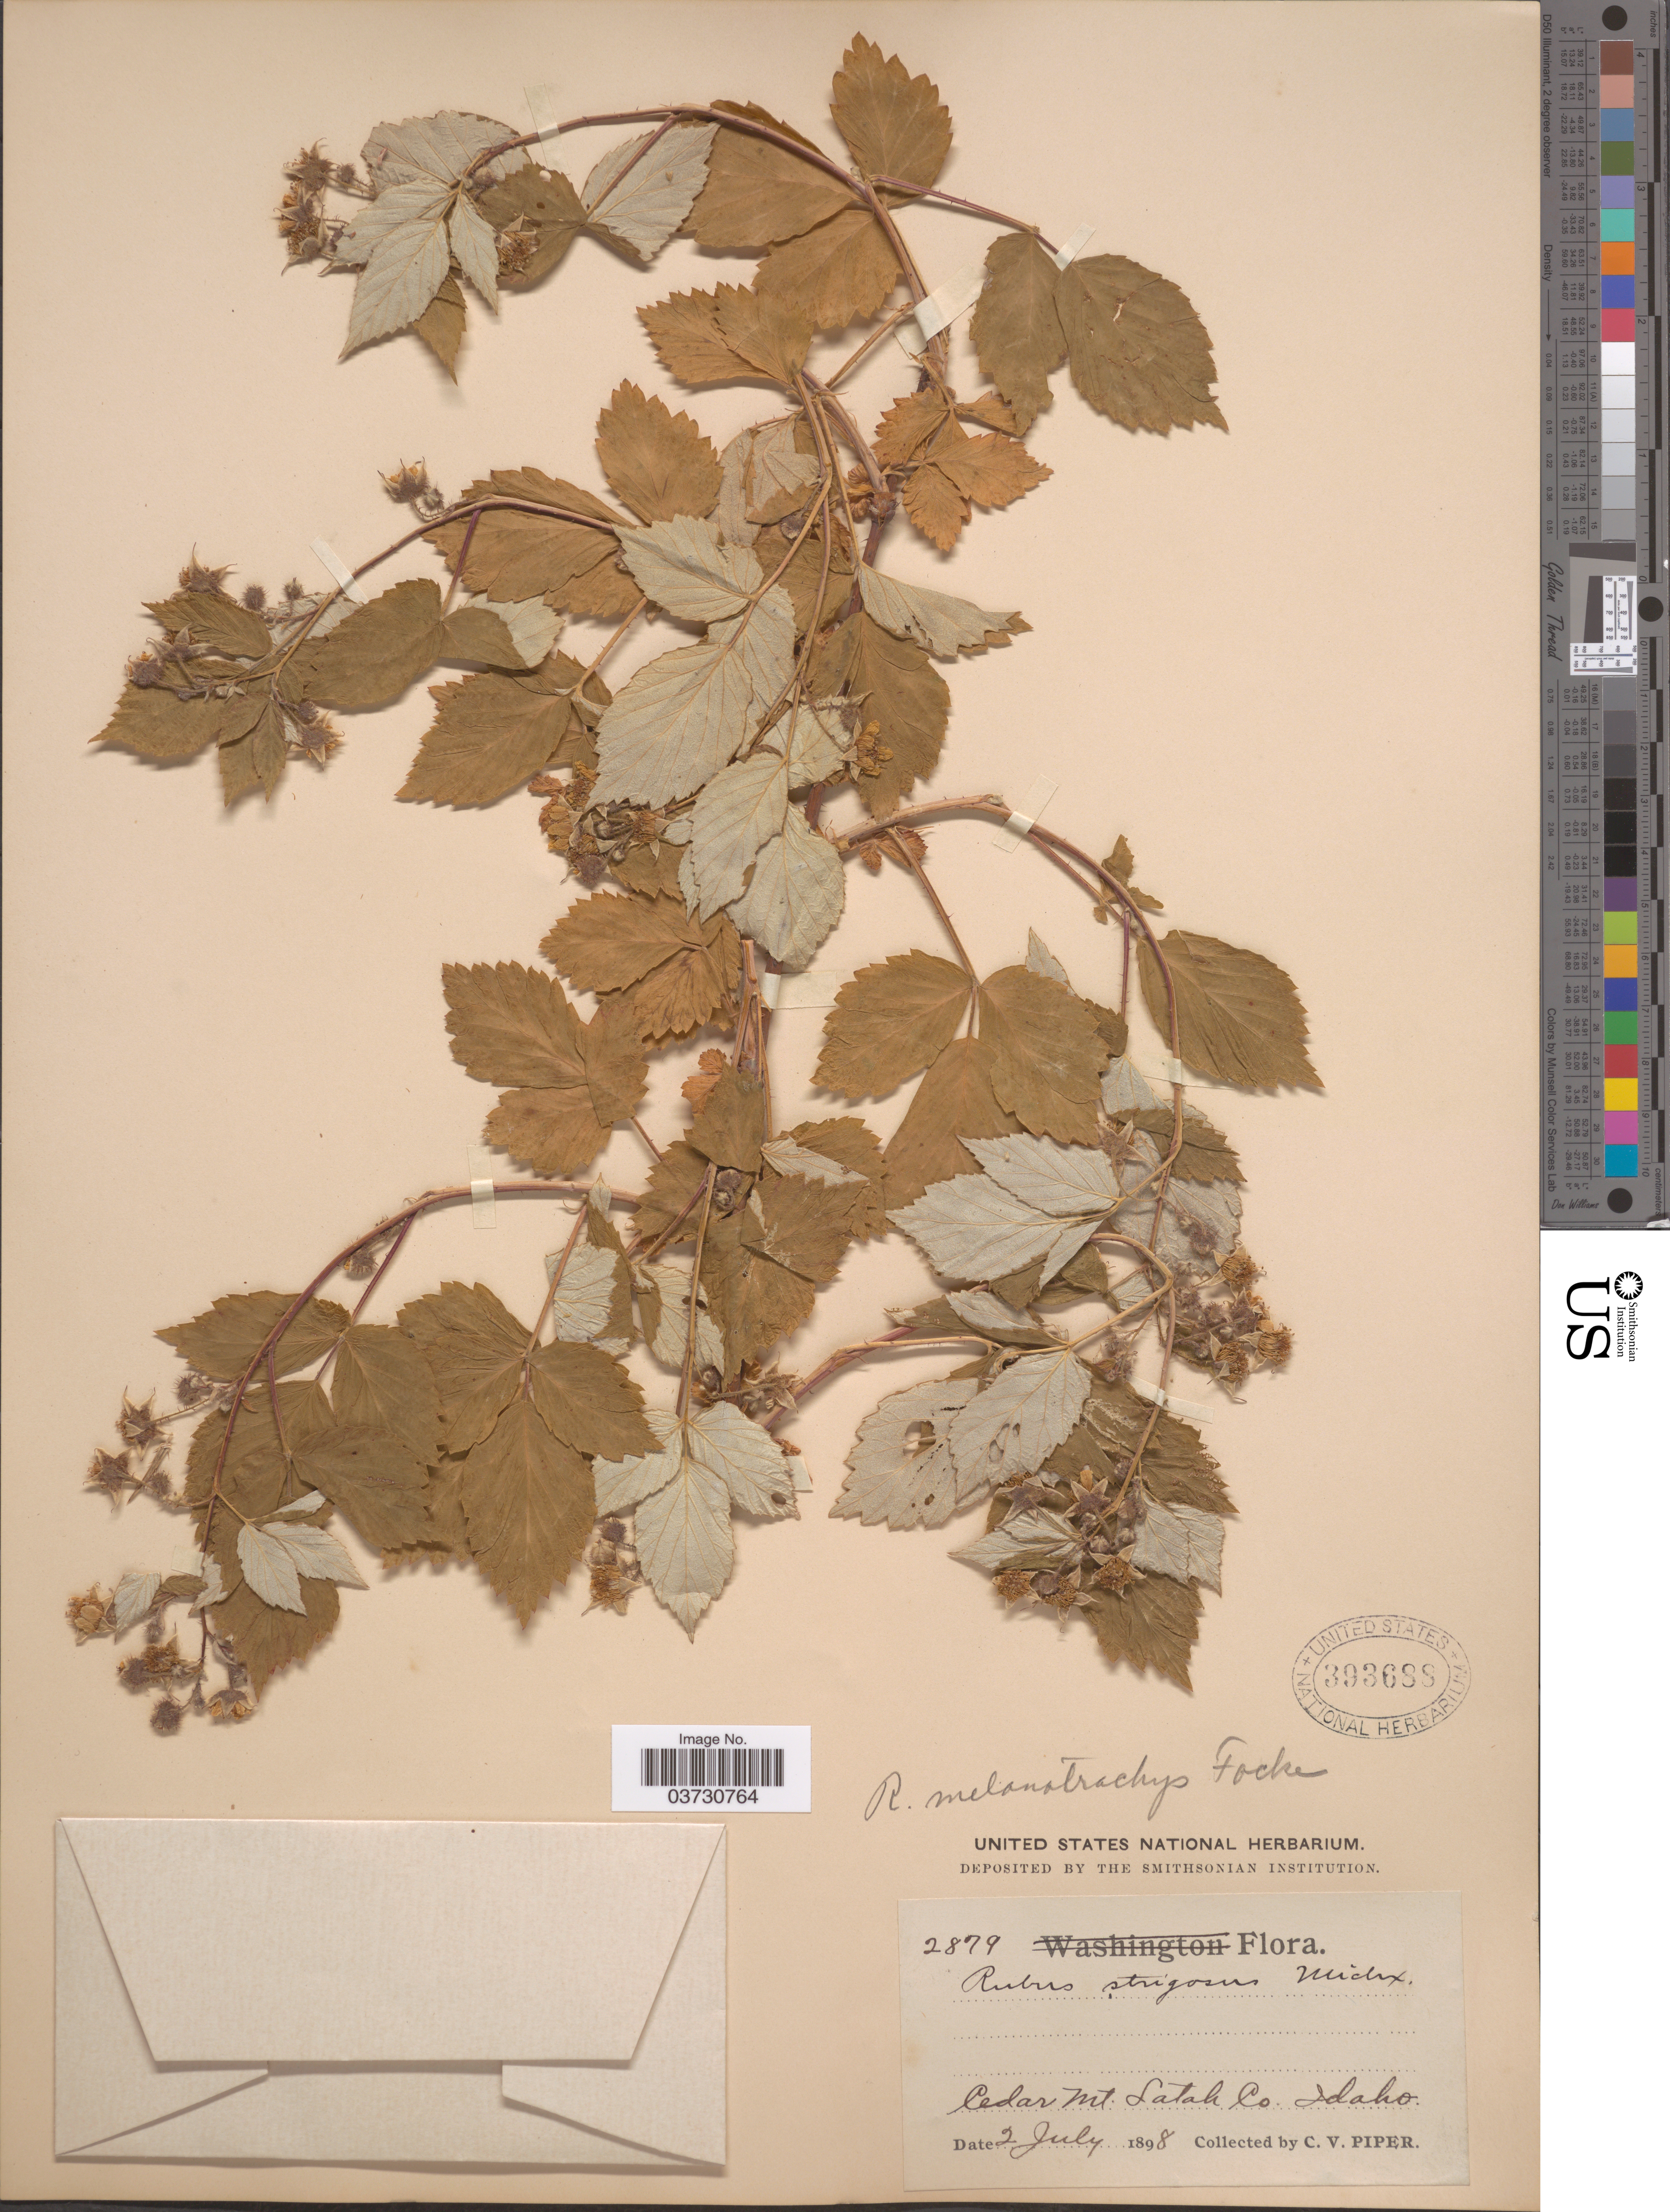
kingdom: Plantae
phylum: Tracheophyta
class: Magnoliopsida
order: Rosales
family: Rosaceae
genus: Rubus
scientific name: Rubus melanotrachys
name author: Focke ex Rydb.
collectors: C. V. Piper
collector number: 2879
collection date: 1898-07-02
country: United States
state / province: Idaho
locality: Cedar Mt. Latah Co.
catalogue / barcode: US 393688